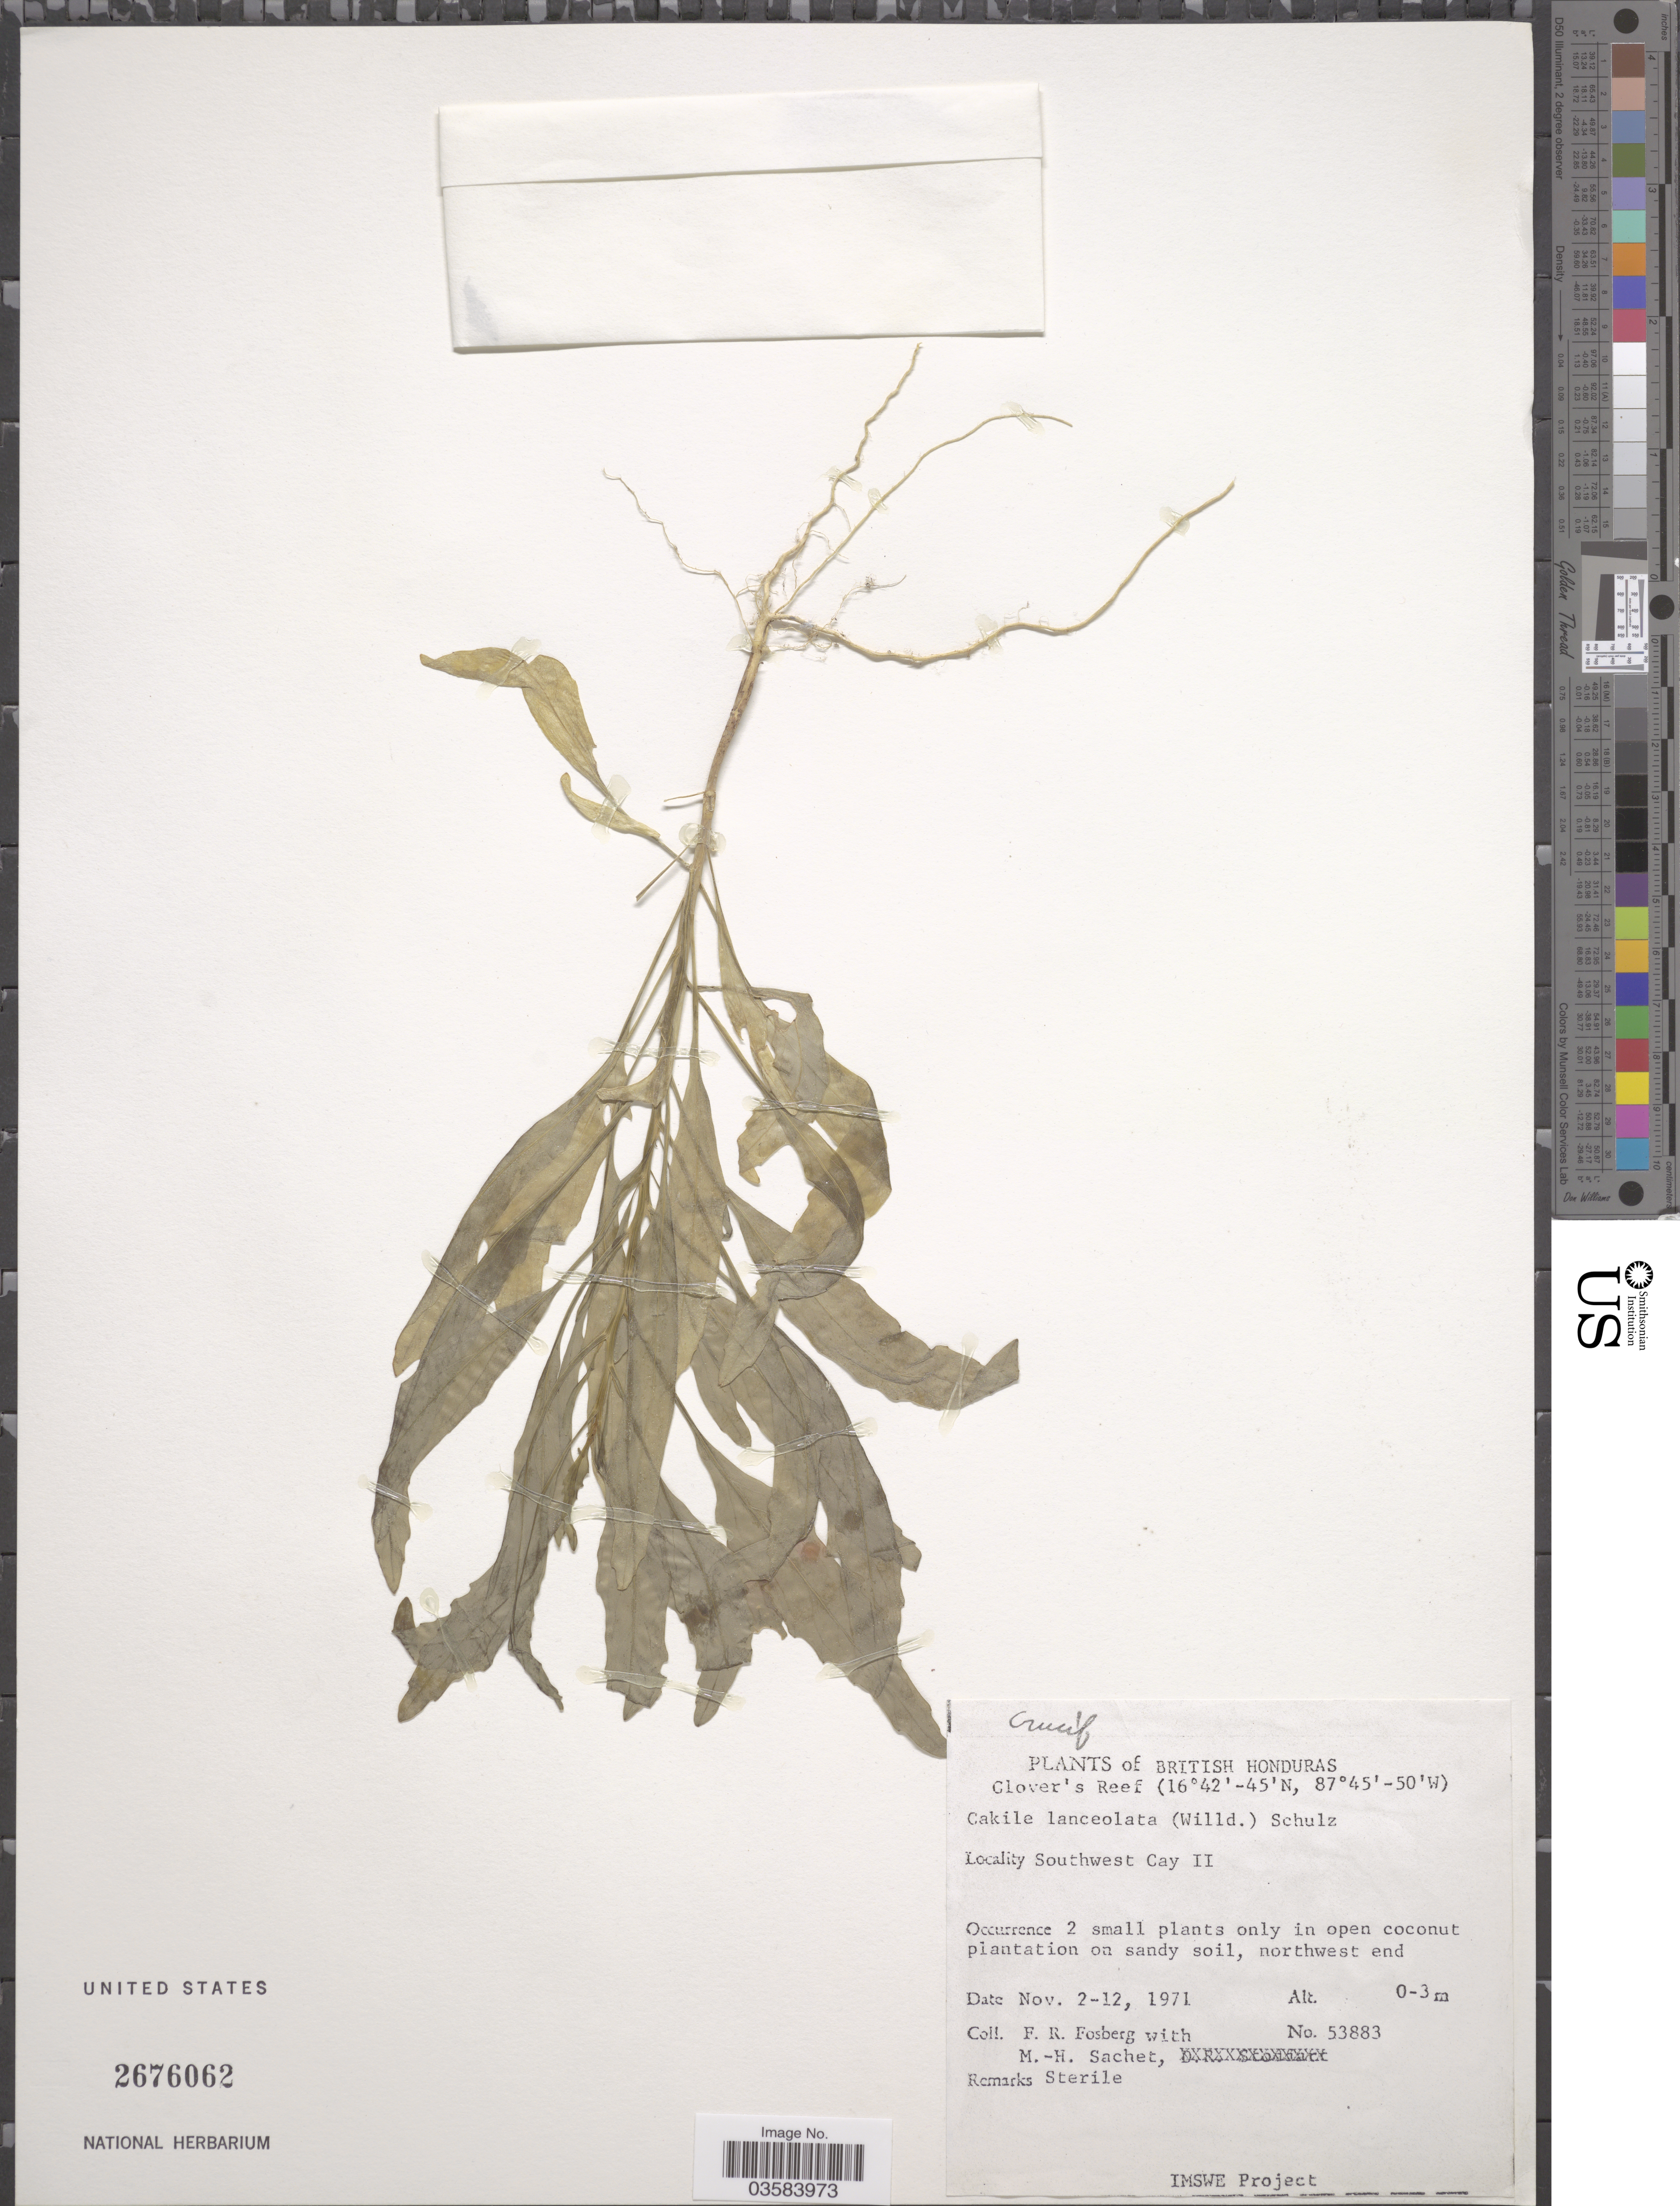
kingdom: Plantae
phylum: Tracheophyta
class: Magnoliopsida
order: Brassicales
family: Brassicaceae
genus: Cakile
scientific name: Cakile lanceolata subsp. lanceolata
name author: (Willd.) O.E. Schulz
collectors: F. R. Fosberg & M.-H. Sachet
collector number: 53883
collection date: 1971-11-02/1971-11-12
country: Belize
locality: British Honduras. Clover's Reef. Southwest Cay II.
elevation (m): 0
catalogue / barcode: US 2676062